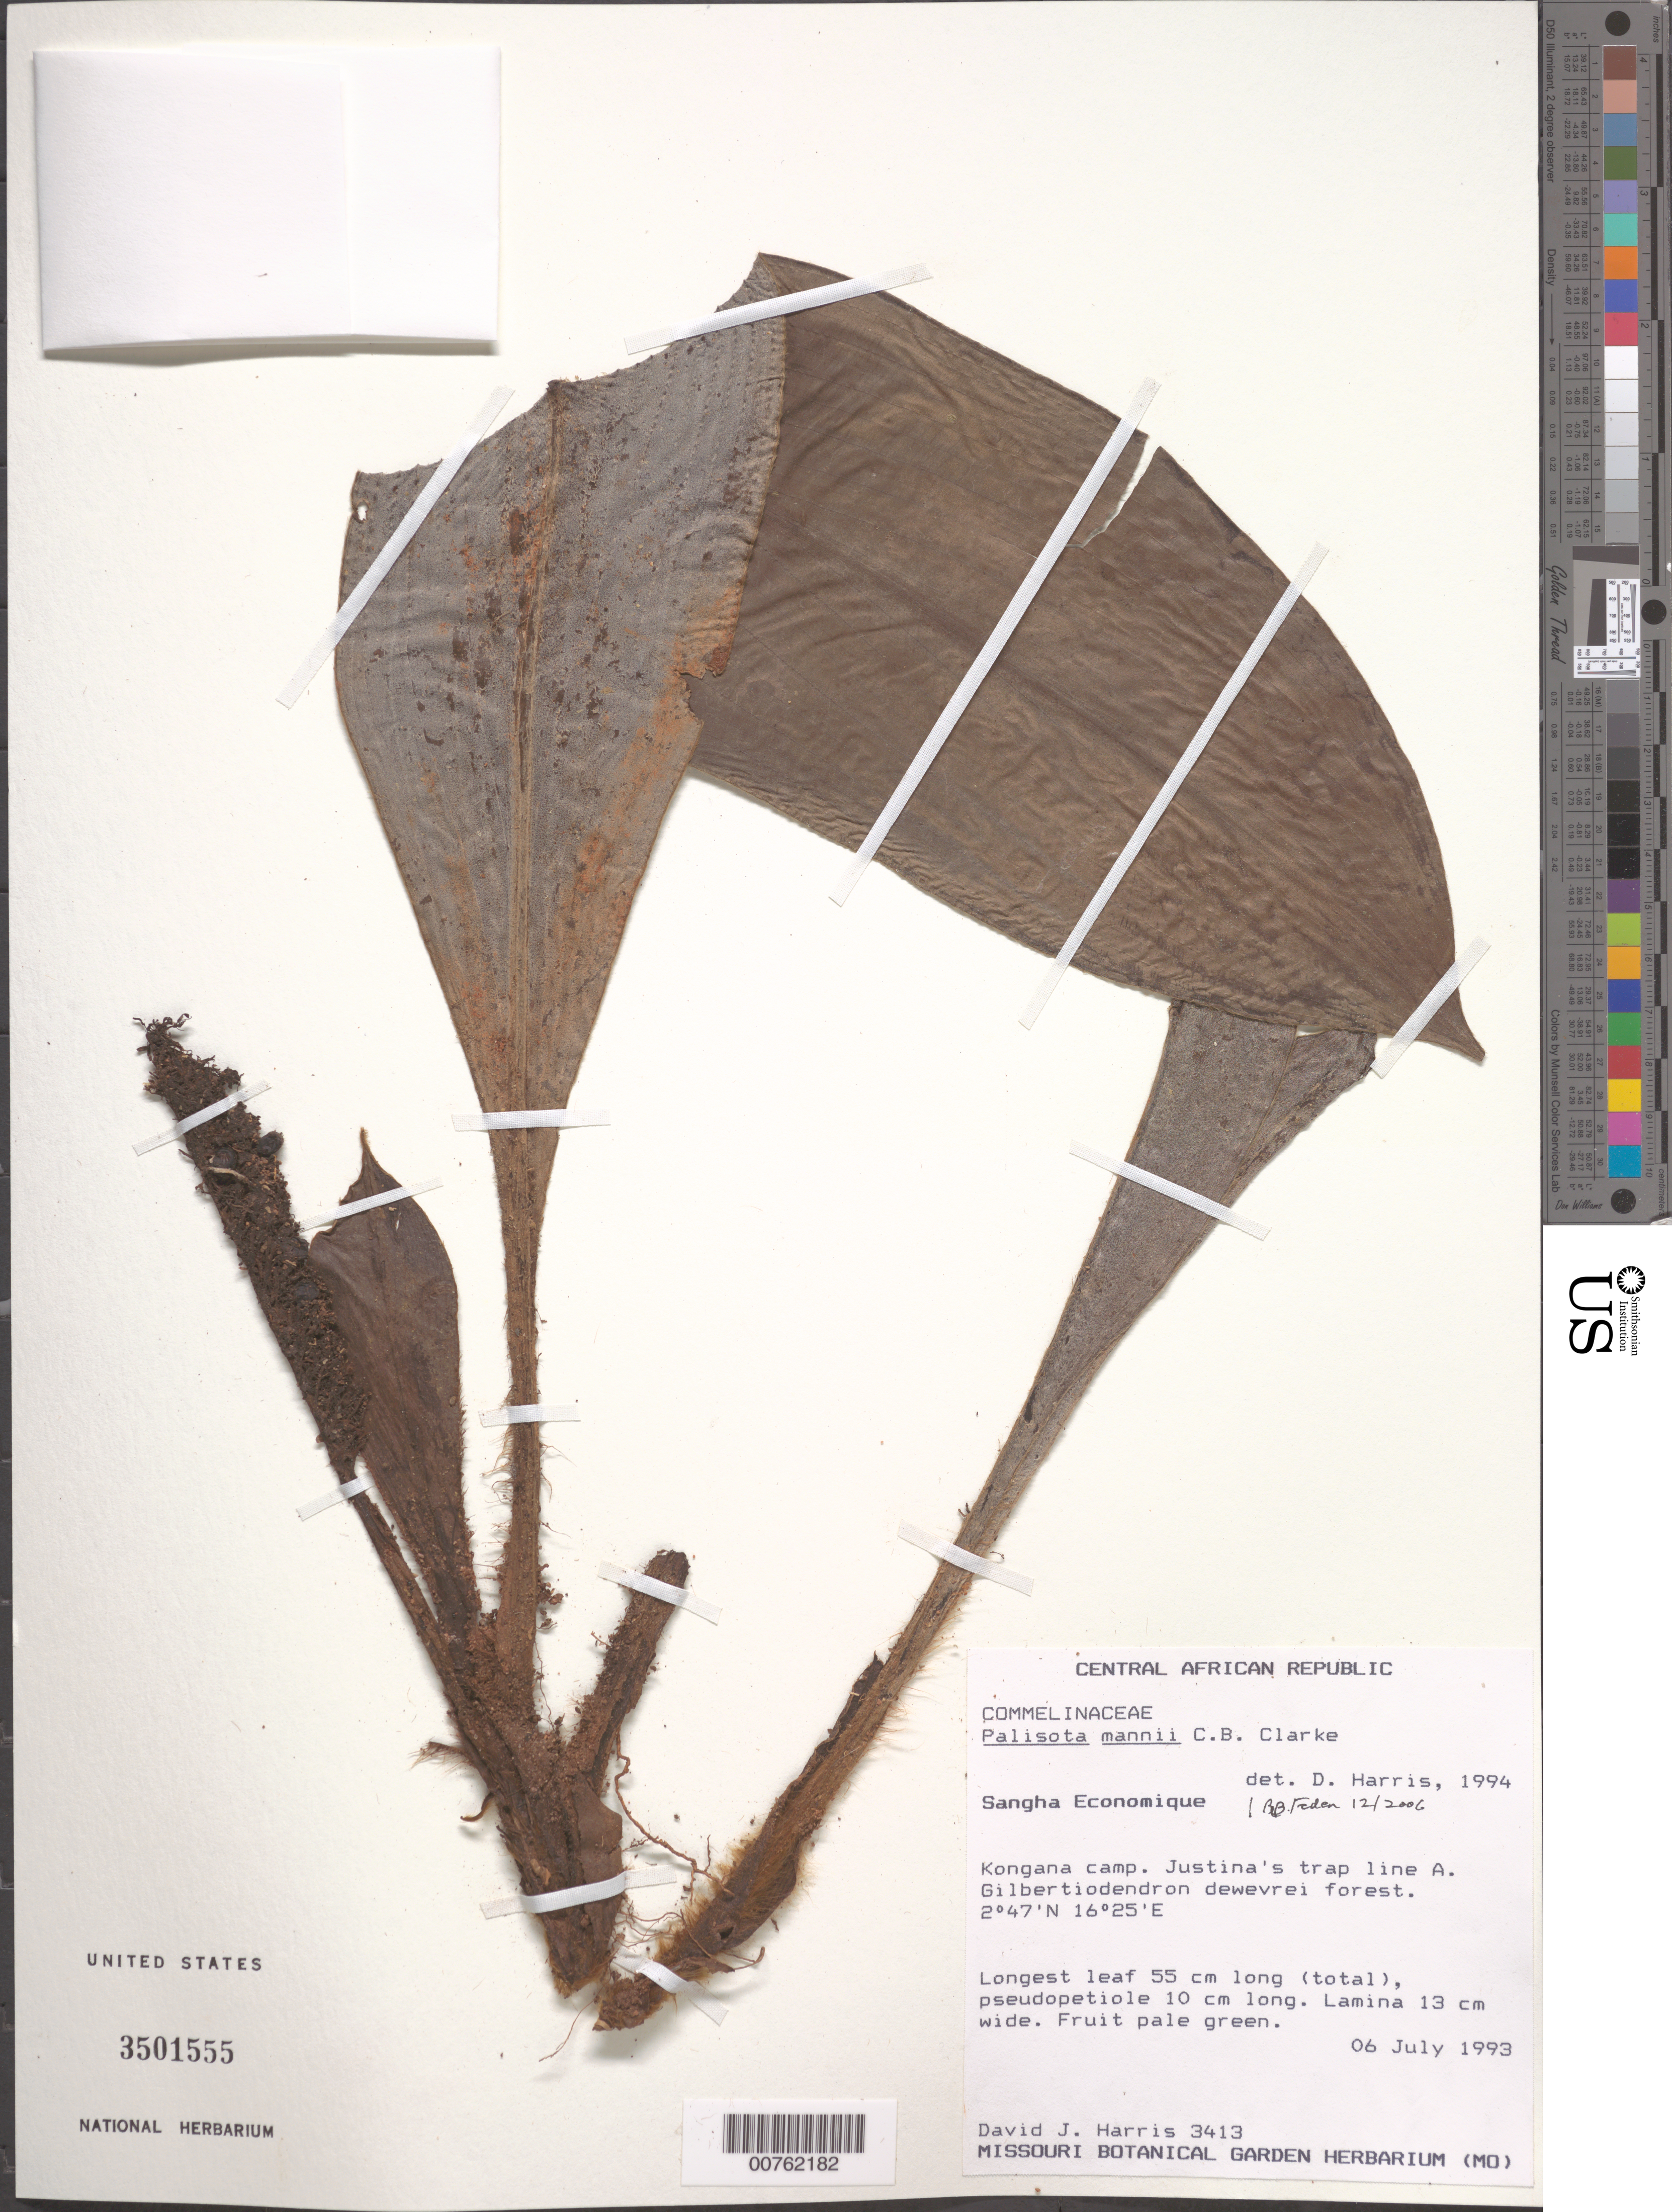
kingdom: Plantae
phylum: Tracheophyta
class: Liliopsida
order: Commelinales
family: Commelinaceae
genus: Palisota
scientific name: Palisota mannii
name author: C.B. Clarke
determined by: Faden, Robert B., (US), Smithsonian Institution - National Museum of Natural History (UNITED STATES)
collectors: D. J. Harris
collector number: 3413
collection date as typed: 06 July 1993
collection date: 1993-07-06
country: Central African Republic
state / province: Sangha-Mbaere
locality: Kongana camp. Justina's trap line A. Gilbertiodendron Dewevrei Forest.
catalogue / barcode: US 3501555